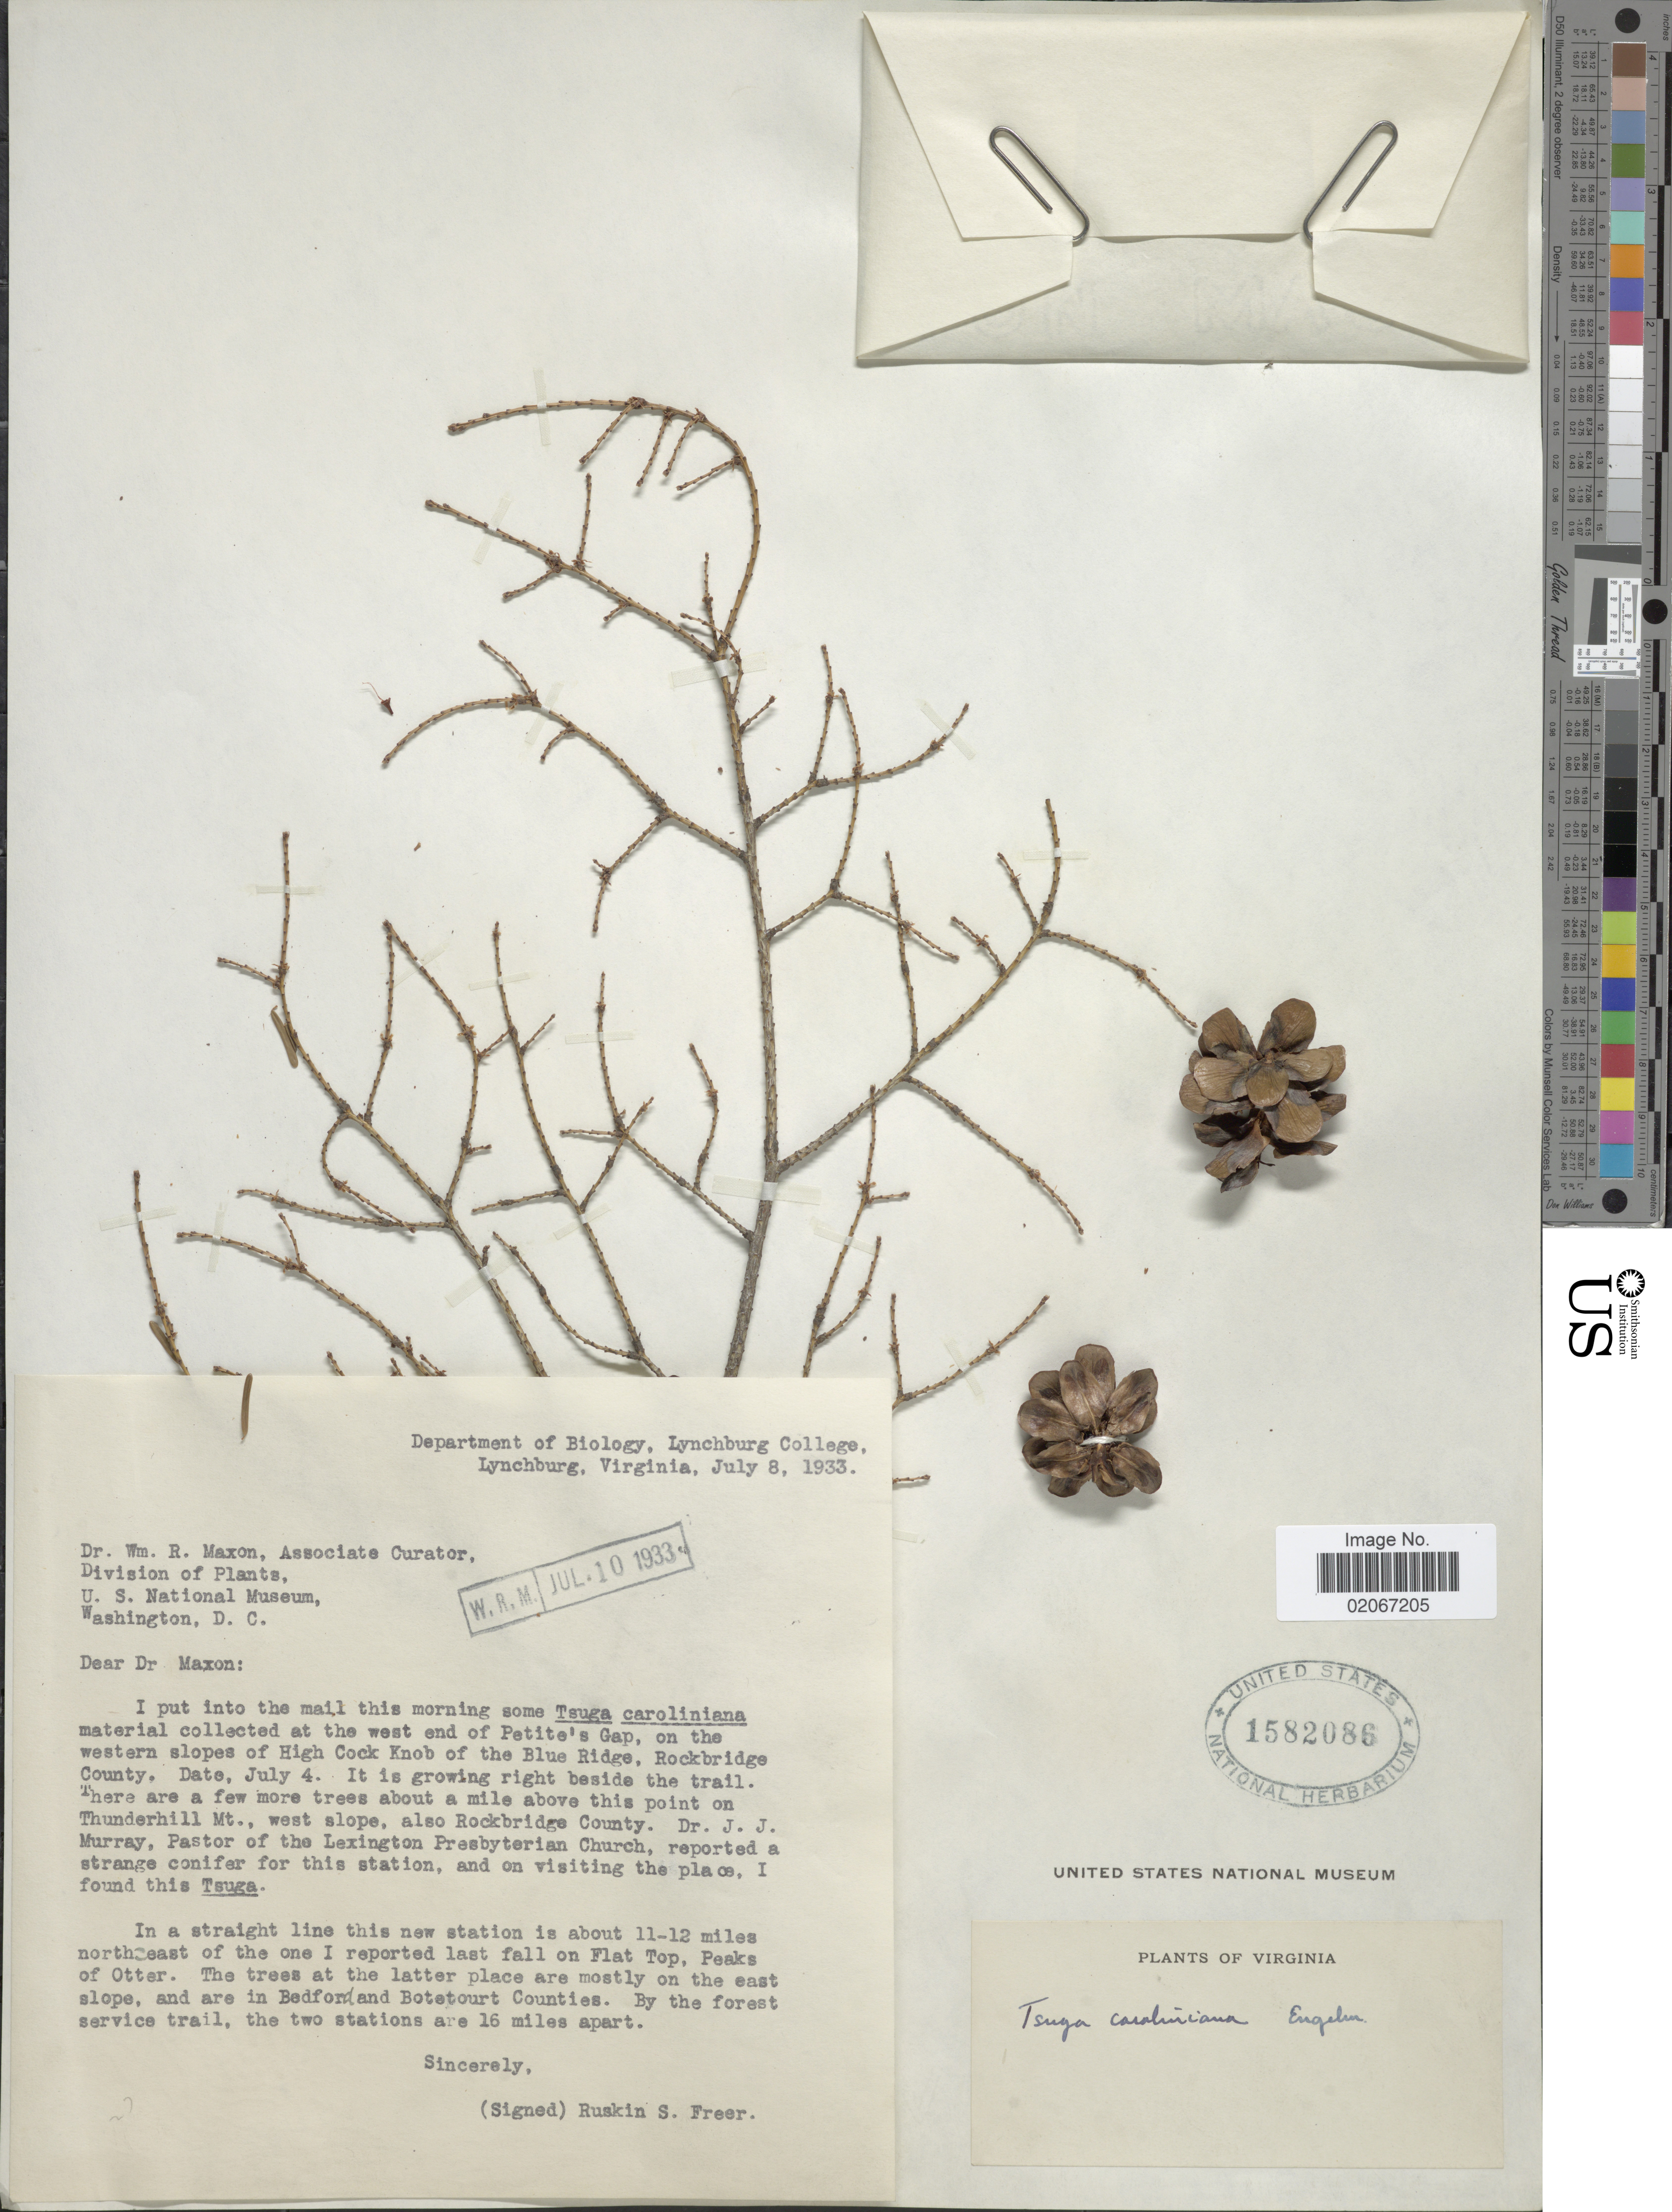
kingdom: Plantae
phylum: Tracheophyta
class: Pinopsida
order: Pinales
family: Pinaceae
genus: Tsuga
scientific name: Tsuga caroliniana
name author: Engelm.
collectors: R. Freer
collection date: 1933-07-04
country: United States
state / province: Virginia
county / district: Rockbridge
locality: The west end of Petite's Gap, on the western slopes of High Cock Knob of the Blue Ridge, Rockbridge County. Thunderhill Mt., west slope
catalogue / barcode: US 1582086